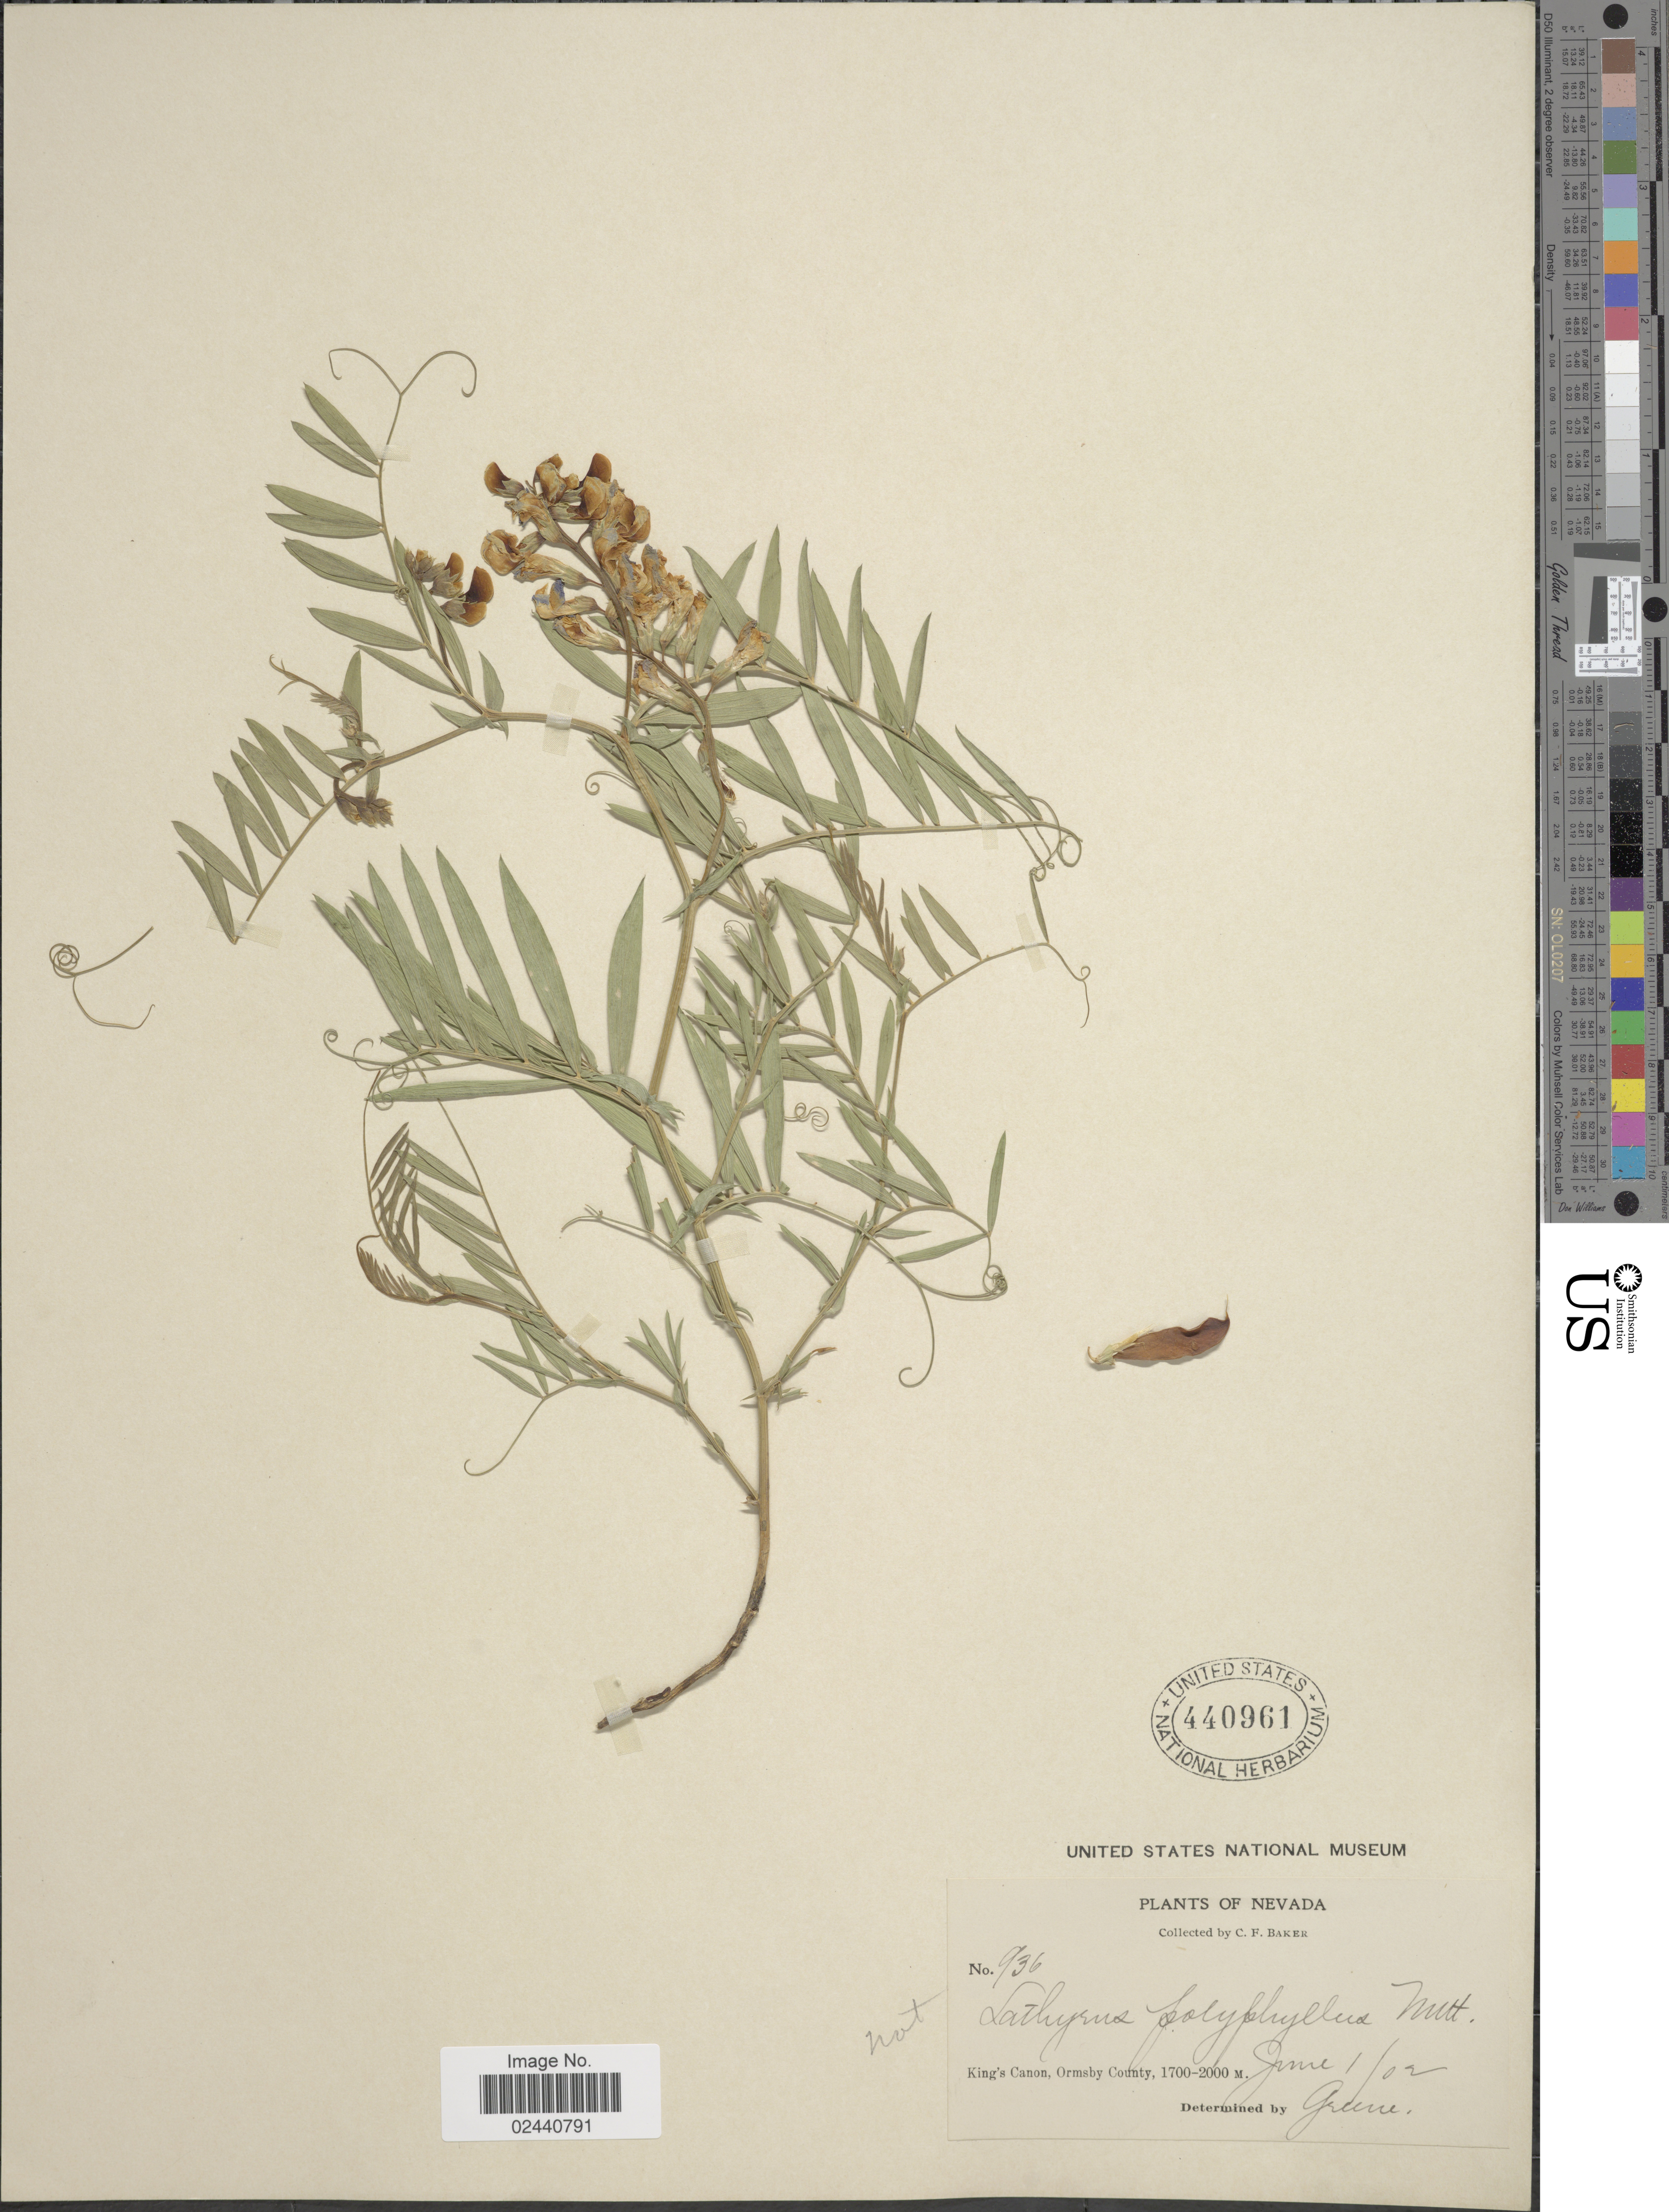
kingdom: Plantae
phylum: Tracheophyta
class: Magnoliopsida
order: Fabales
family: Fabaceae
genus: Lathyrus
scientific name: Lathyrus lanszwertii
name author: Kellogg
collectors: C. F. Baker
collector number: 936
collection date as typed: Transcribed d/m/y: 1/6/2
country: United States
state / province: Nevada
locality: King's Canon, Ormsby County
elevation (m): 1700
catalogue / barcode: US 440961